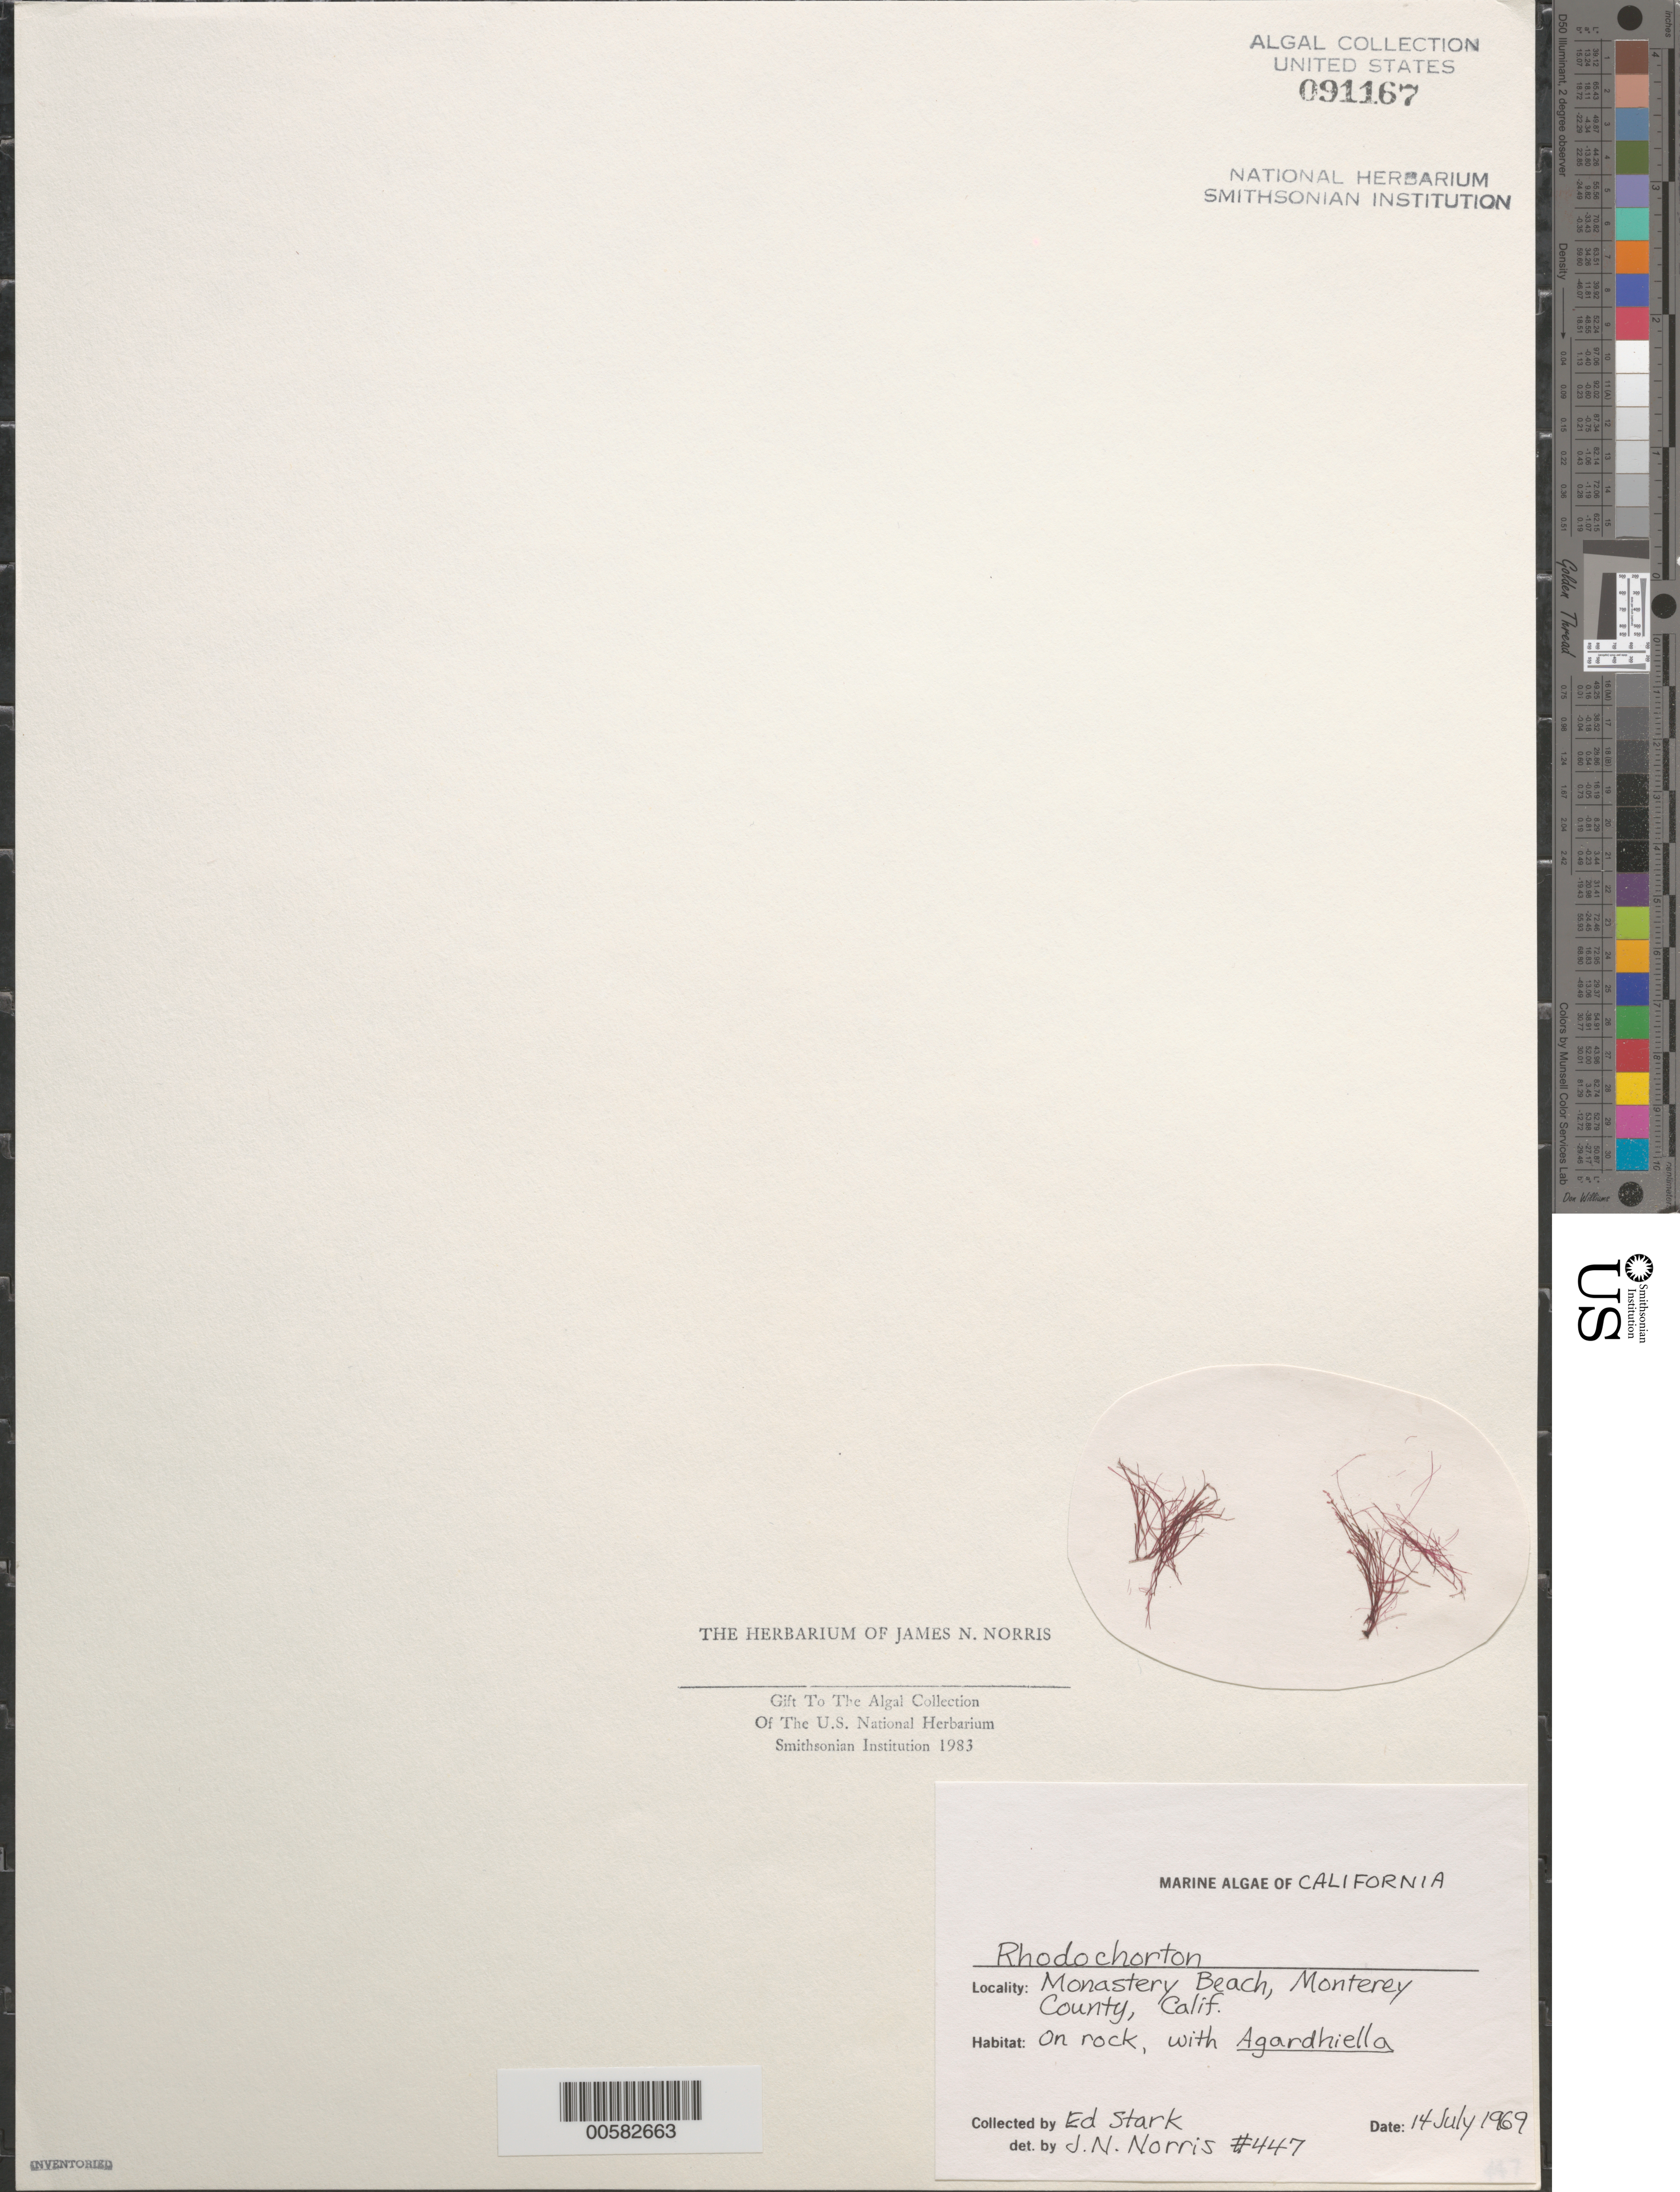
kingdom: Plantae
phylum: Rhodophyta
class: Florideophyceae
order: Acrochaetiales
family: Rhodochortonaceae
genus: Rhodochorton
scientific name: Rhodochorton sp.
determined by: Norris, James N.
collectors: E. Stark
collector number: JN-447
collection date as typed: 14 Jul 1969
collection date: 1969-07-14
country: United States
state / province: California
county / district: Monterey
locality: Monastery Beach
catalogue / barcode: US 91167